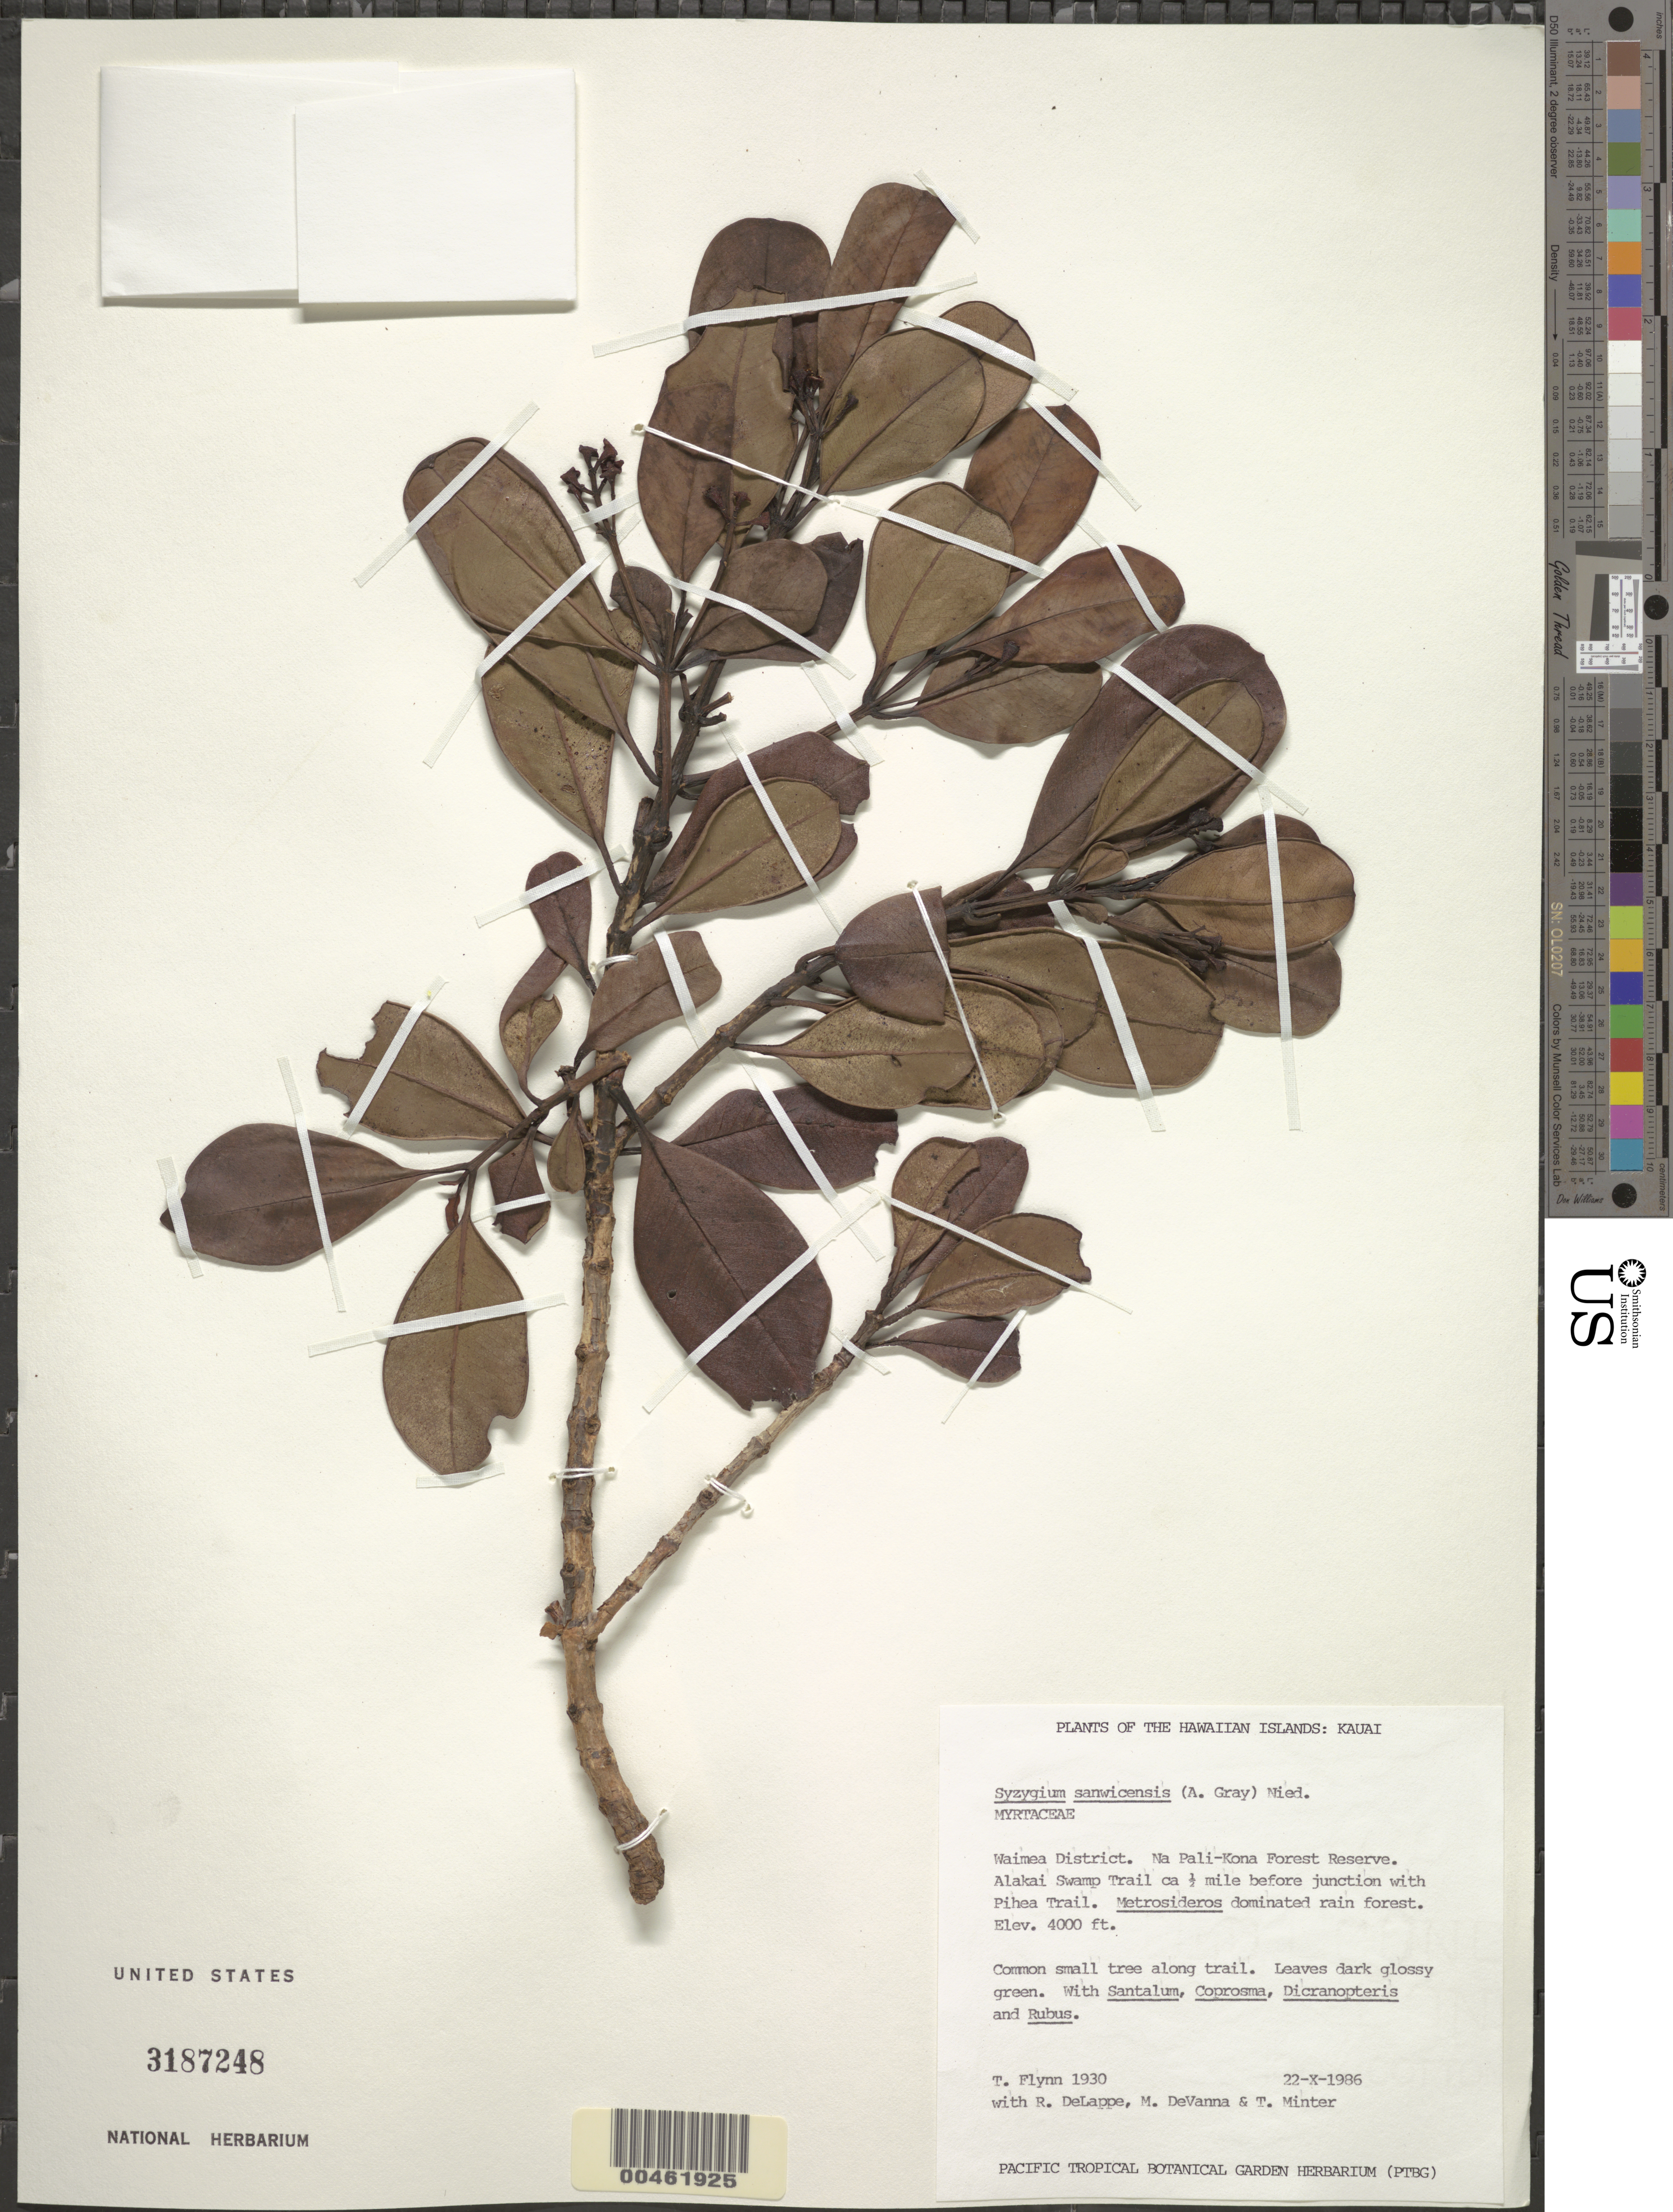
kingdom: Plantae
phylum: Tracheophyta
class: Magnoliopsida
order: Myrtales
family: Myrtaceae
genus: Syzygium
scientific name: Syzygium sandwicense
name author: (A. Gray) Müll. Stuttg.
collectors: T. W. Flynn, R. DeLappe, M. DeVanna & T. Minter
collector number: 1930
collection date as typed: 22 Oct 1986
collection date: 1986-10-22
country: United States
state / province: Hawaii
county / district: Kauai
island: Kaua'i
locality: Waimea District, Na Pali-Kona Forest Reserve, Alakai Swamp Trail about 0.50 mi before junction with Pihea Trail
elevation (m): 1219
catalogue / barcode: US 3187248